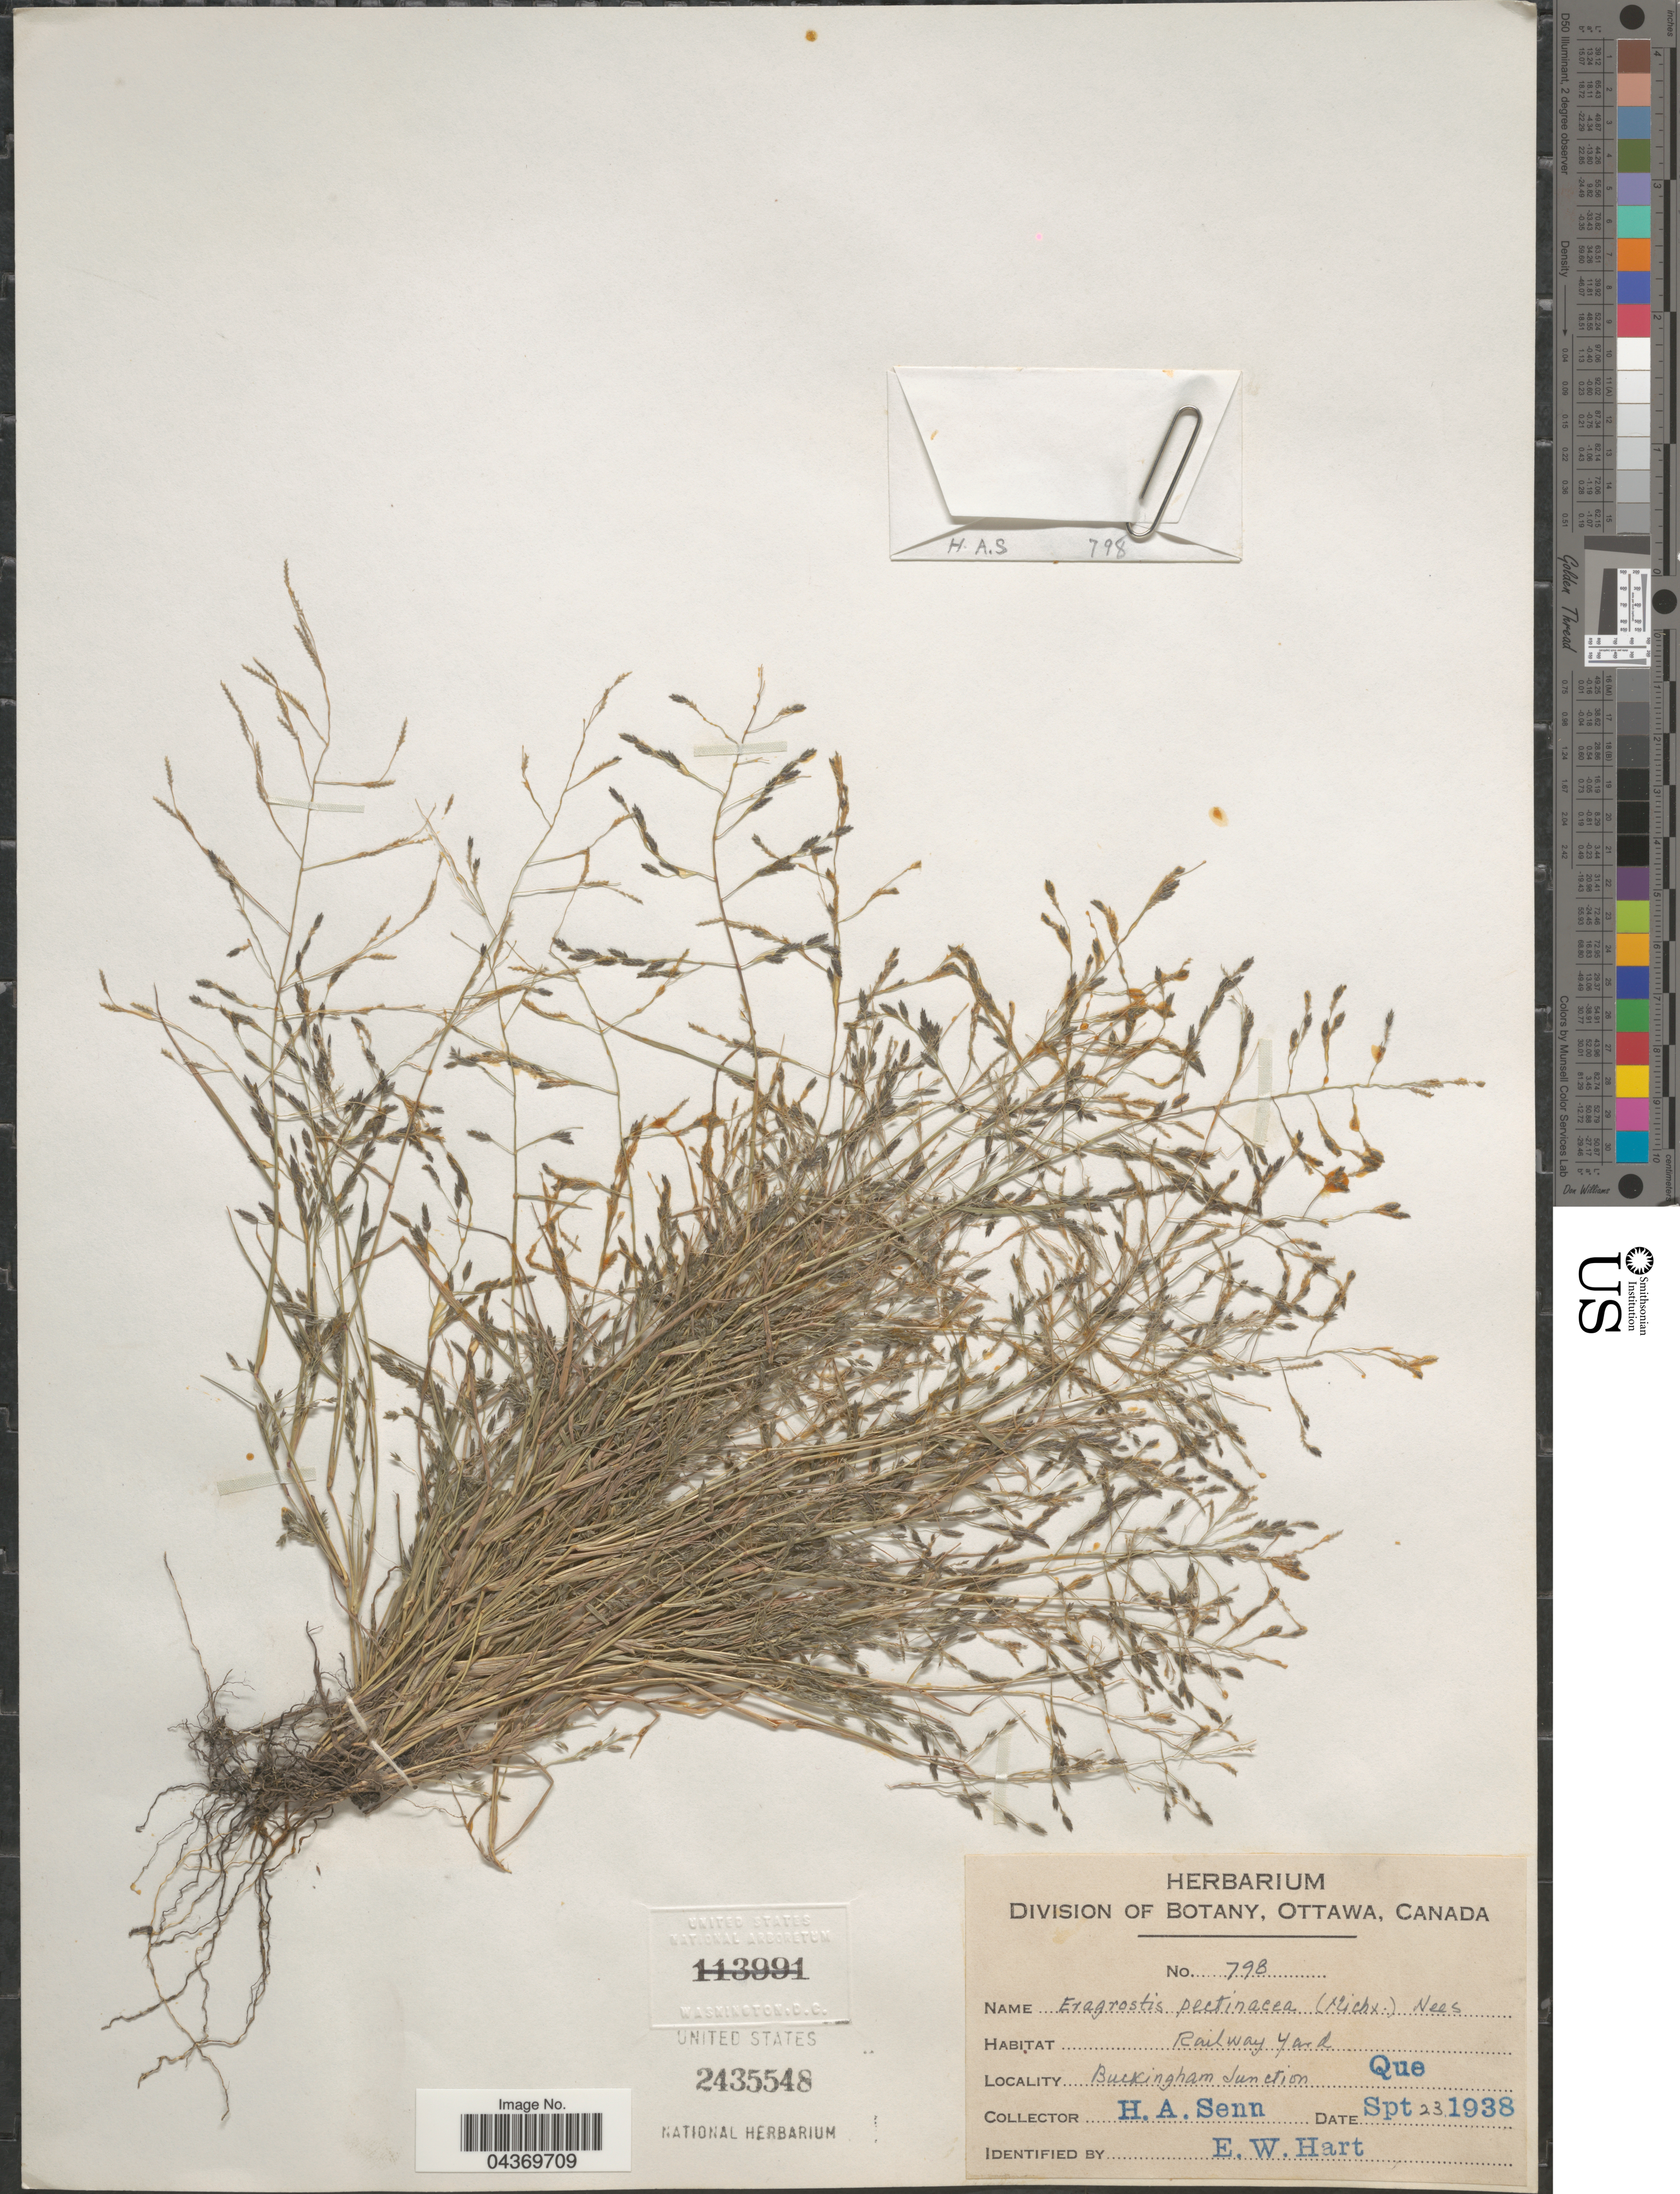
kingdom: Plantae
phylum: Tracheophyta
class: Liliopsida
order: Poales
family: Poaceae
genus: Eragrostis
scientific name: Eragrostis pectinacea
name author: (Michx.) Nees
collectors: H. Senn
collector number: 798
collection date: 1938-09-23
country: Canada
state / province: Quebec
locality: Railway yard. Buckingham Junction.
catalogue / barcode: US 2435548